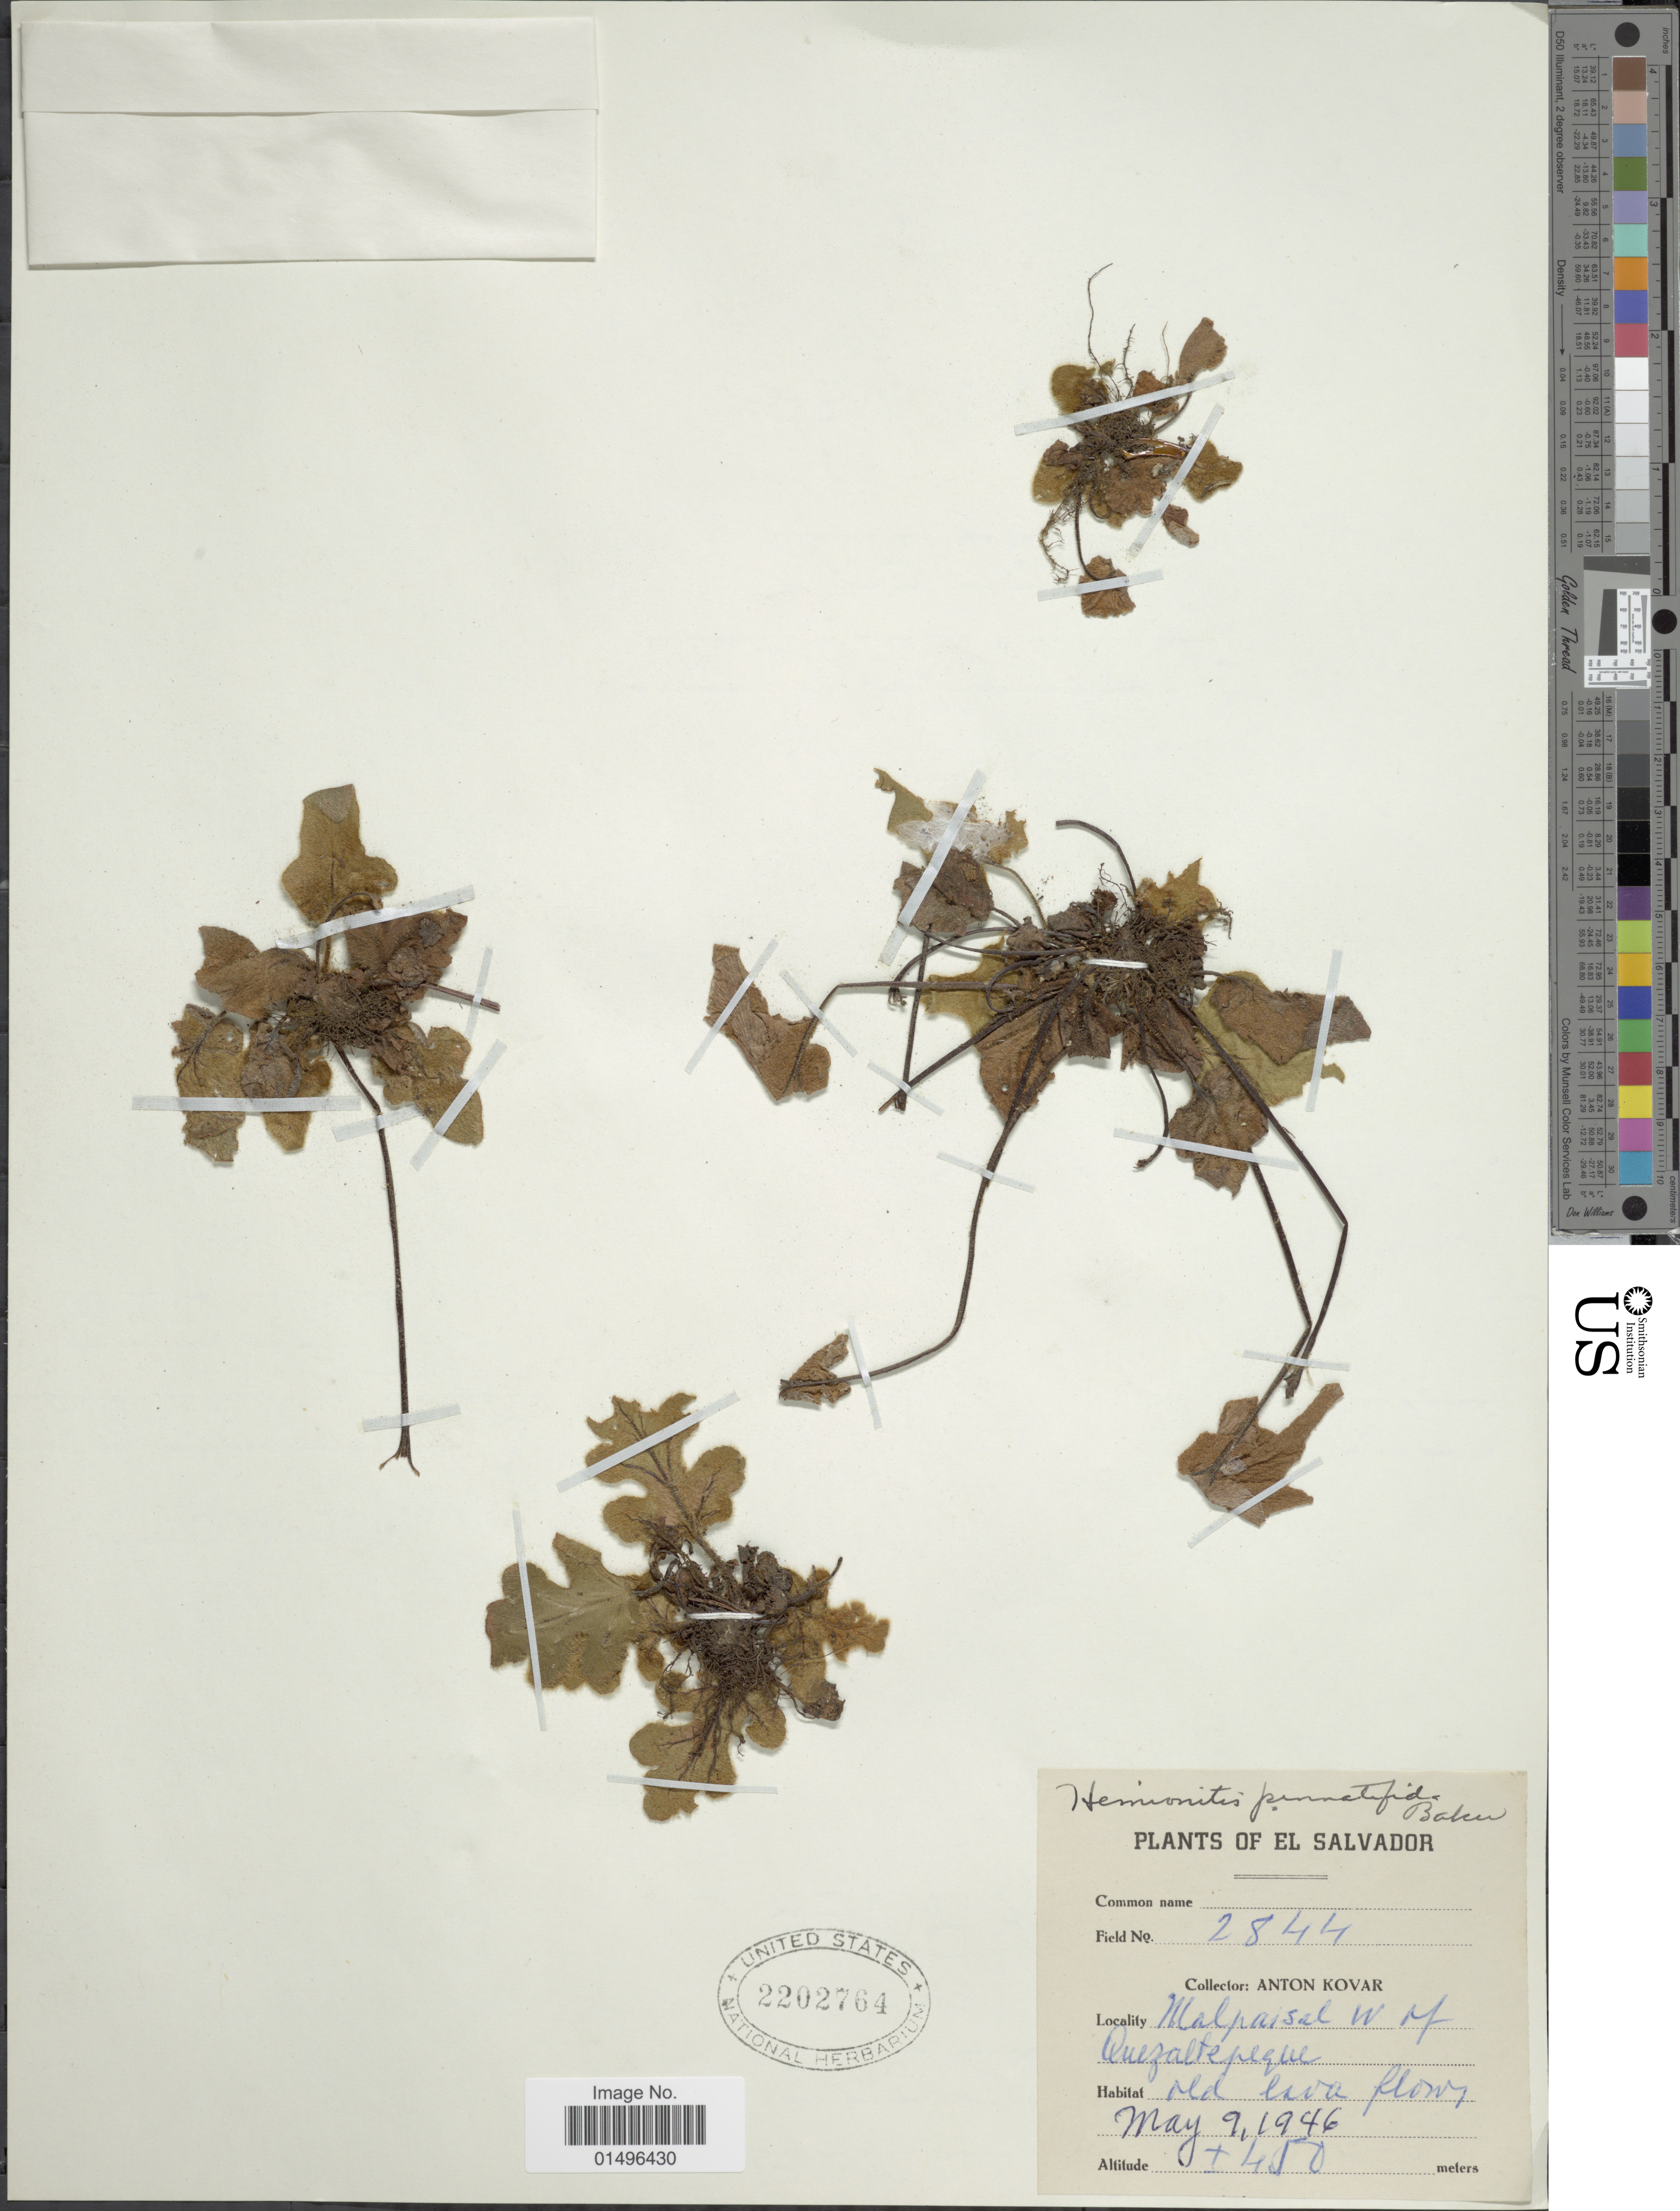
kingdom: Plantae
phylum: Tracheophyta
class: Polypodiopsida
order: Polypodiales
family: Pteridaceae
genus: Hemionitis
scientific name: Hemionitis pinnatifida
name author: Baker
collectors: A. Kovar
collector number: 2844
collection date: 1946-05-09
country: El Salvador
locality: El Salvador, Malpais al W of Quezaltepeque.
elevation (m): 450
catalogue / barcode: US 2202764